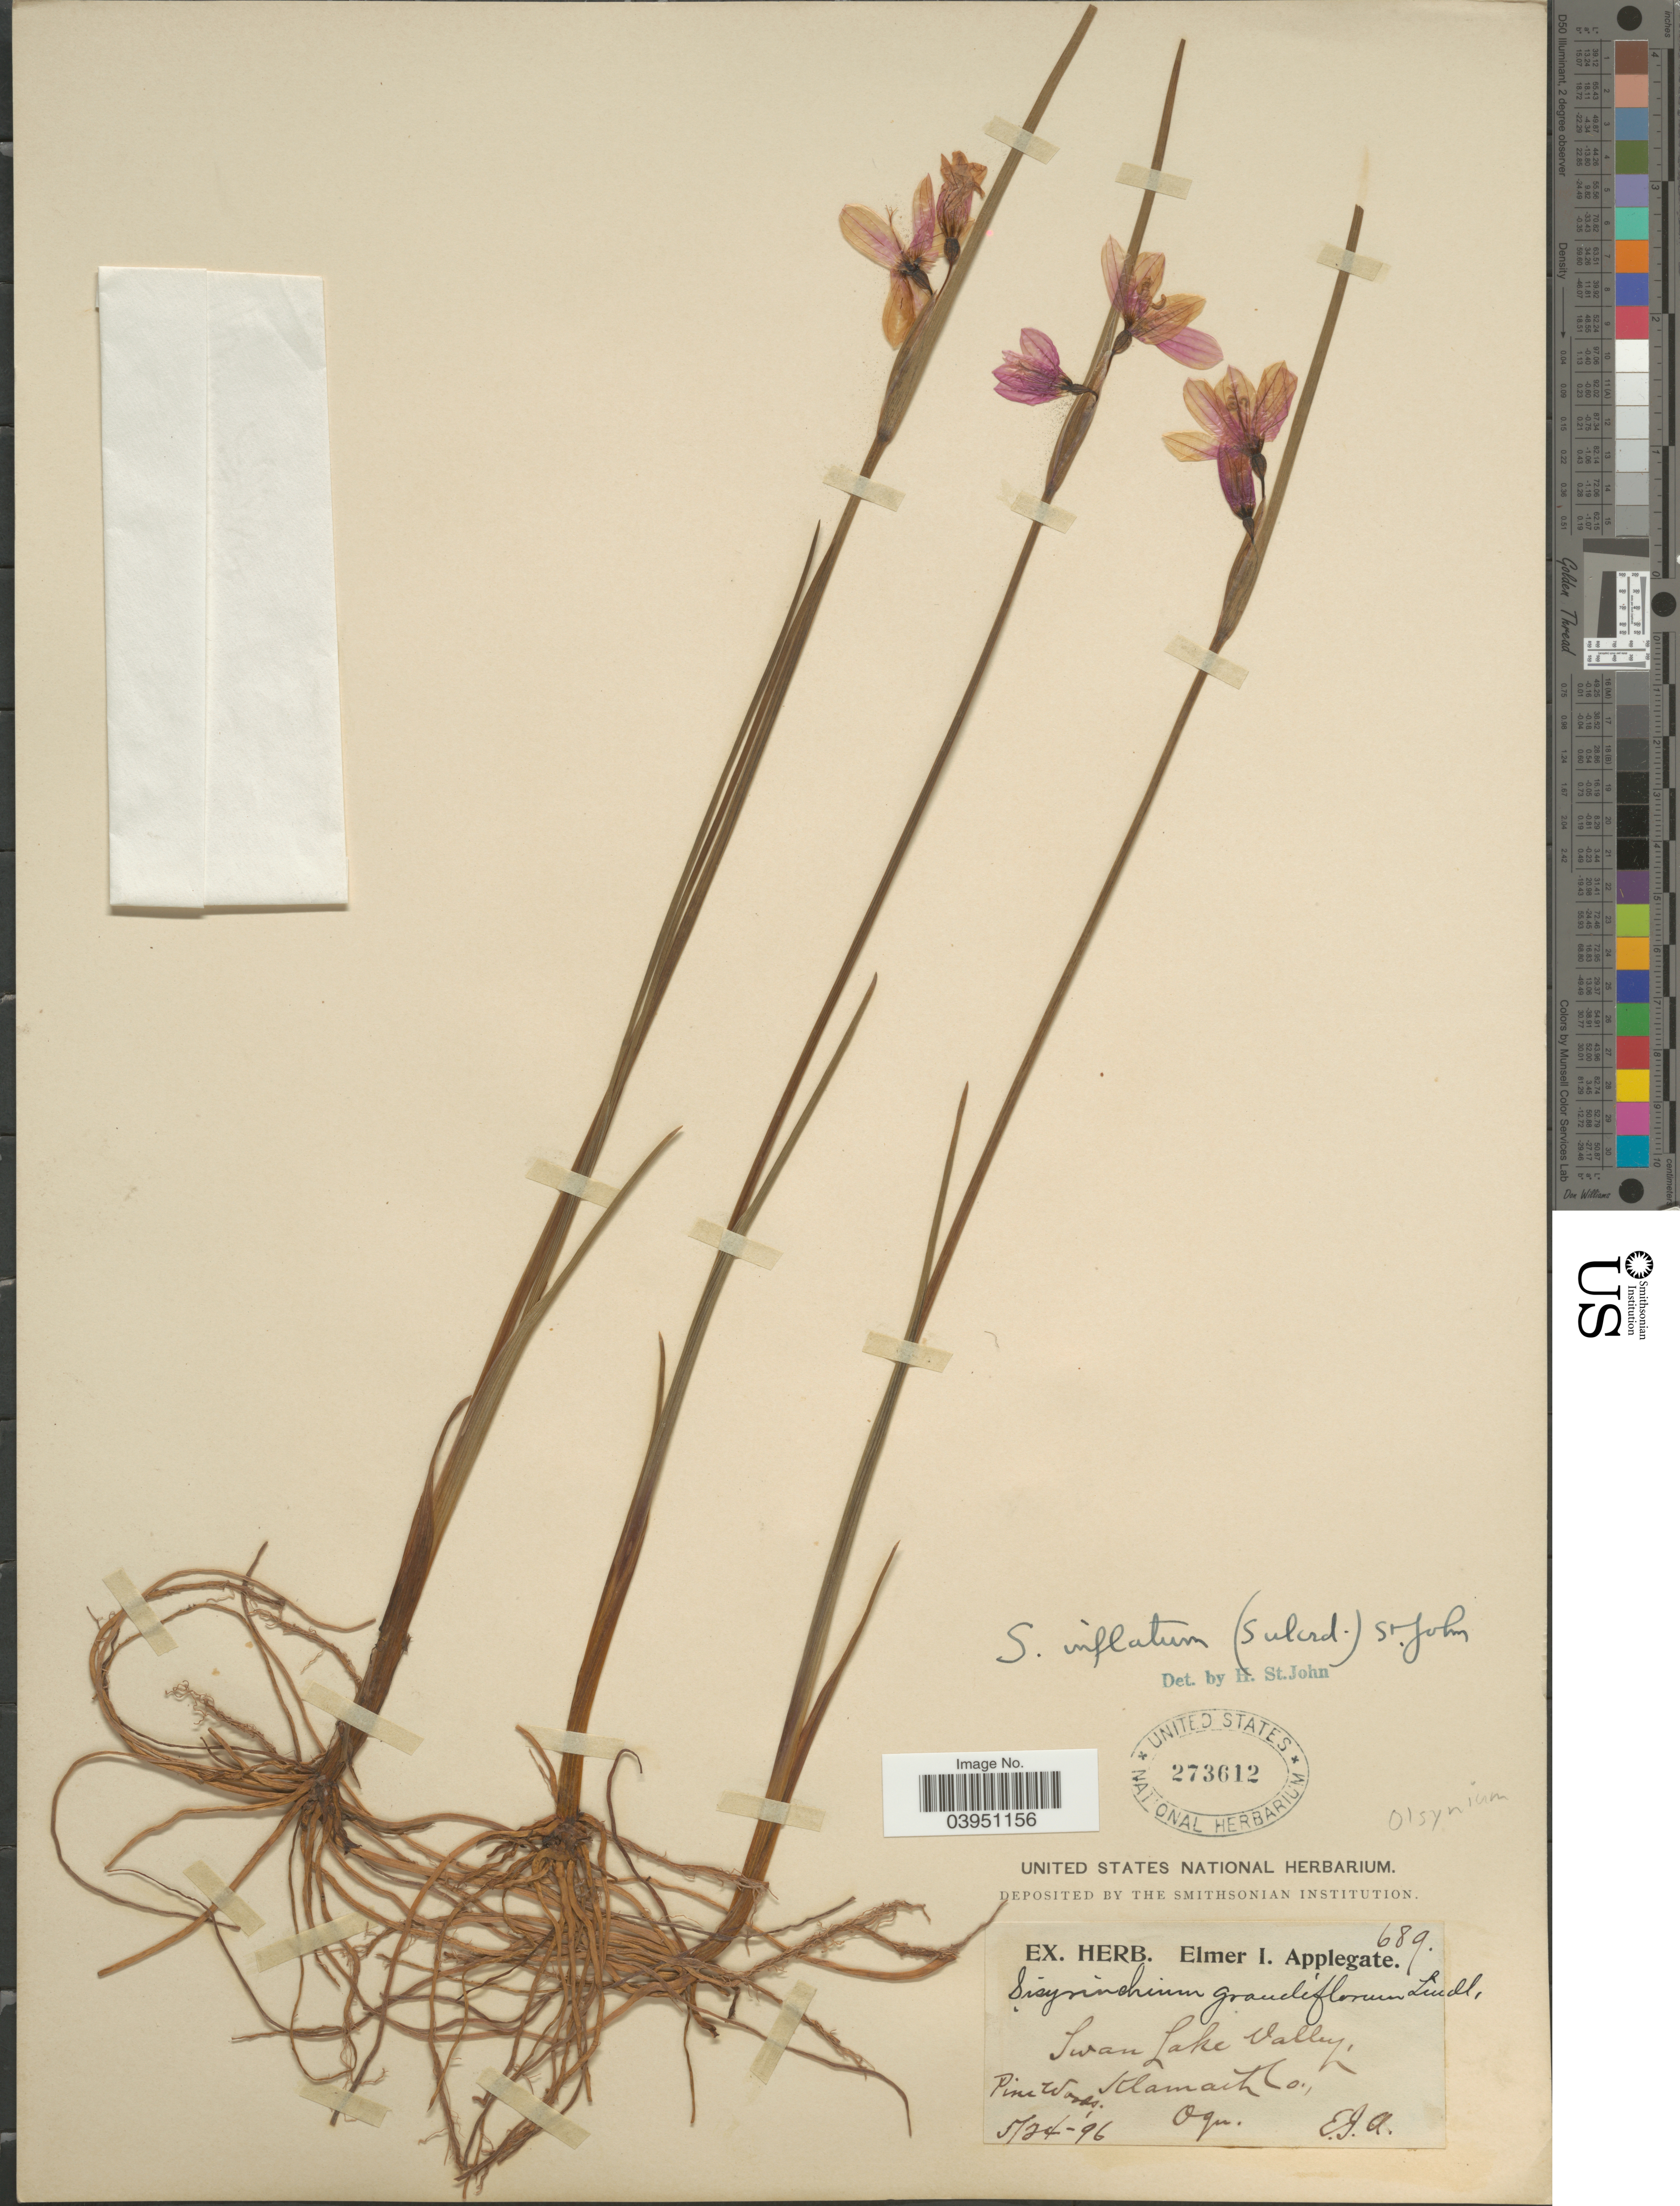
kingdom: Plantae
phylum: Tracheophyta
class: Liliopsida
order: Asparagales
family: Iridaceae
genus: Sisyrinchium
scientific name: Sisyrinchium inflatum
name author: (Suksd.) H. St. John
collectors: E. I. Applegate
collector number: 689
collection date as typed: Transcribed d/m/y: 24/5/96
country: United States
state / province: Oregon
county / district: Klamath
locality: Swan Lake Valley. Pine Woods. Klamath Co.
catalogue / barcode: US 273612